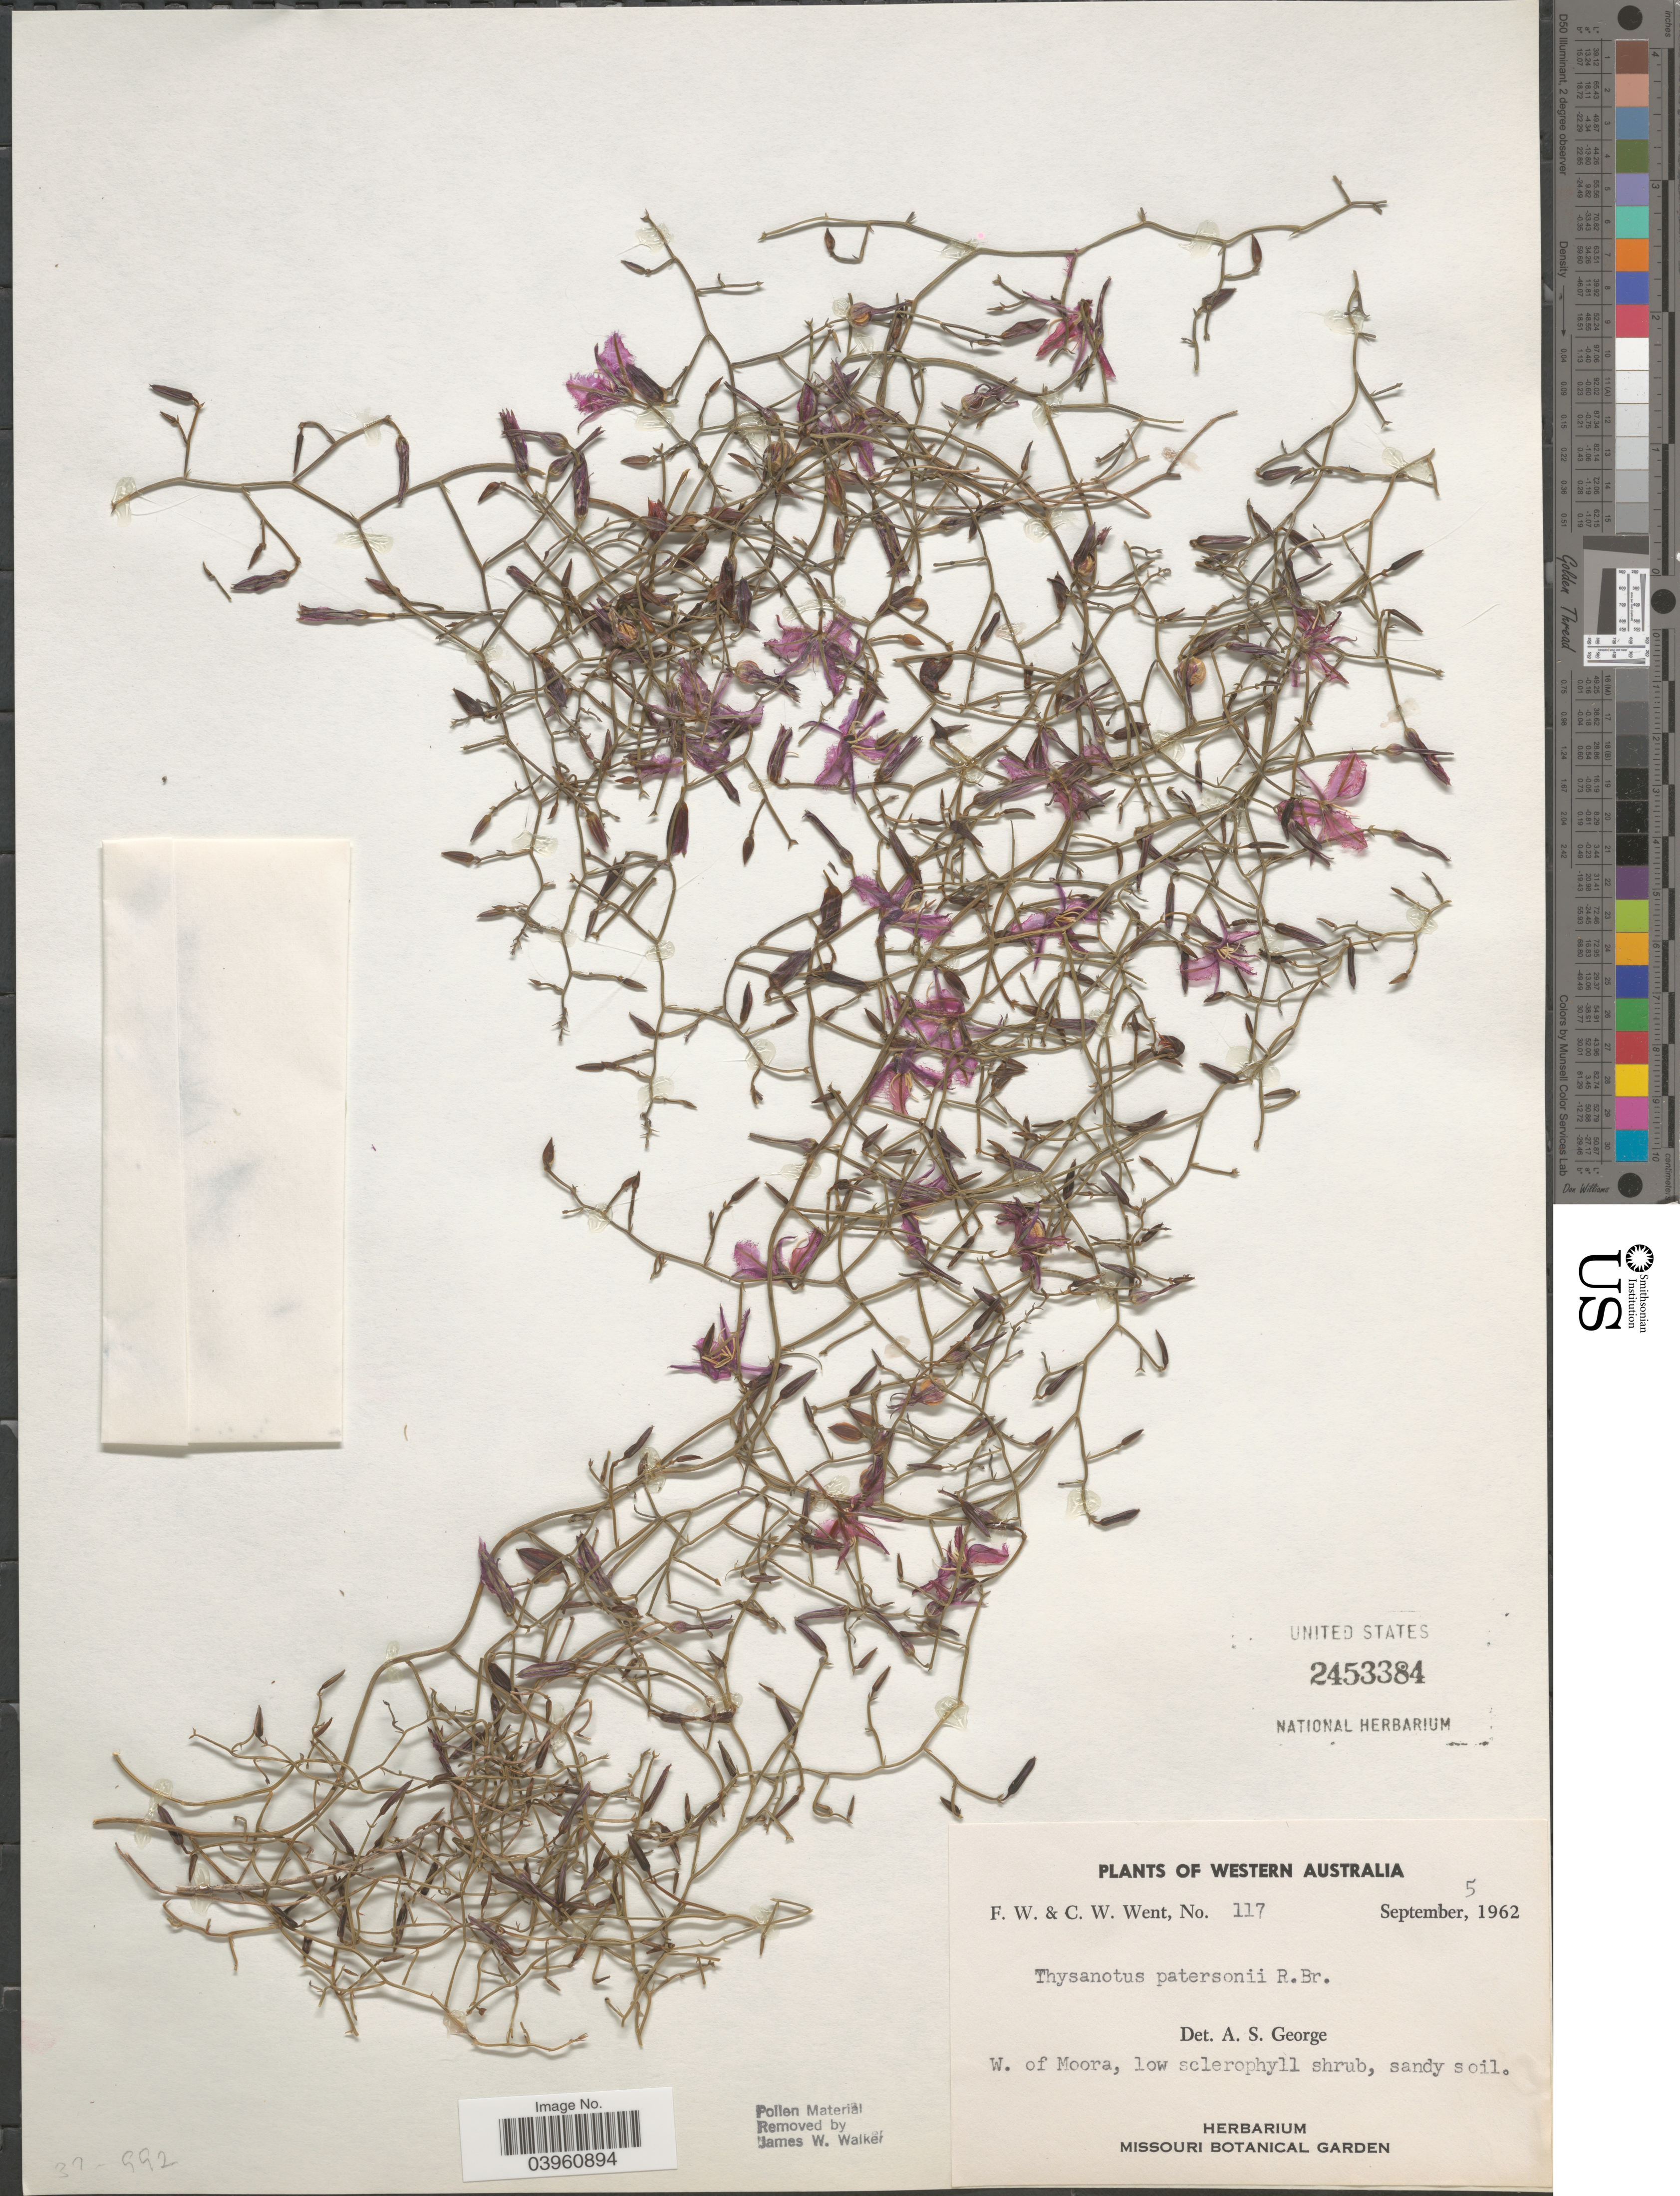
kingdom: Plantae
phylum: Tracheophyta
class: Liliopsida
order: Asparagales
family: Asparagaceae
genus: Thysanotus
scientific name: Thysanotus patersonii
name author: R. Br.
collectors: F. W. Went & C. W. Went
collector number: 117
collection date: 1962-09-05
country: Australia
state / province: Western Australia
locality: W. of Moora.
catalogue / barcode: US 2453384